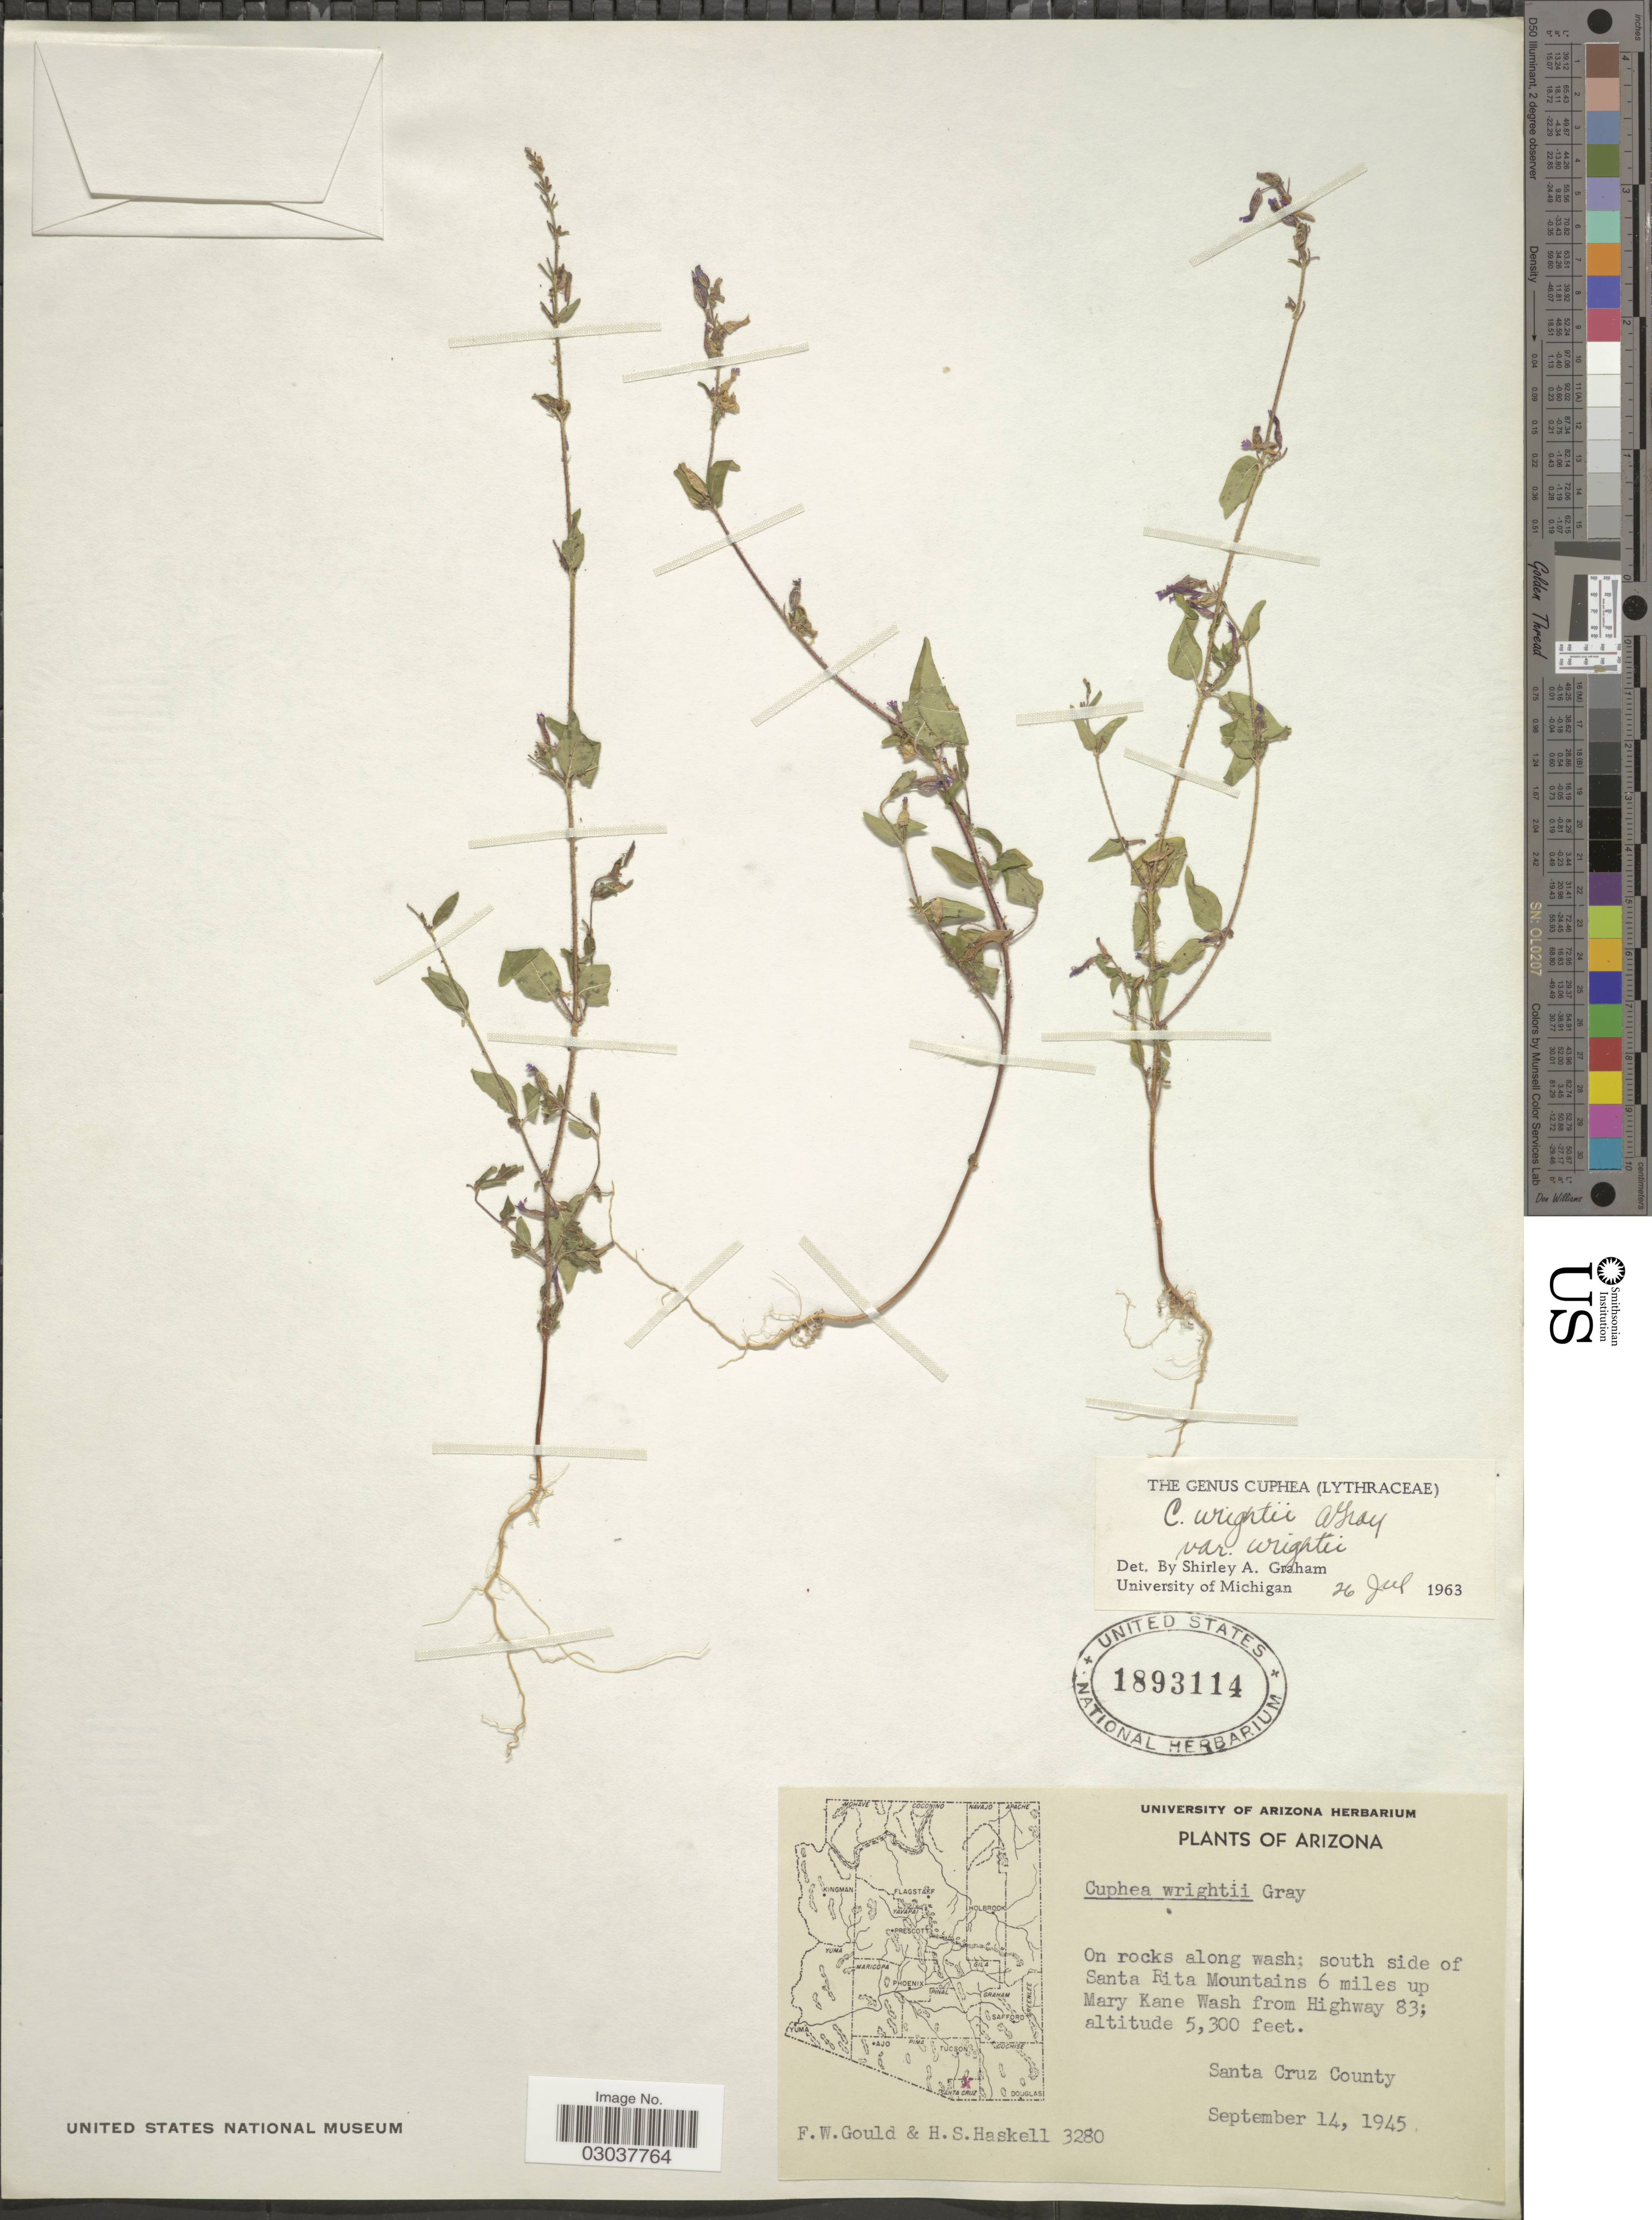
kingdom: Plantae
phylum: Tracheophyta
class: Magnoliopsida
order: Myrtales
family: Lythraceae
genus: Cuphea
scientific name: Cuphea wrightii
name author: A. Gray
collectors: F. W. Gould & H. Haskell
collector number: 3280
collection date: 1945-09-14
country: United States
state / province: Arizona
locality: On rocks along wash; south side of Santa Rita Mountains 6 miles up Mary Kane Wash from Highway 83. Santa Cruz County.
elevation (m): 1615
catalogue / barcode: US 1893114